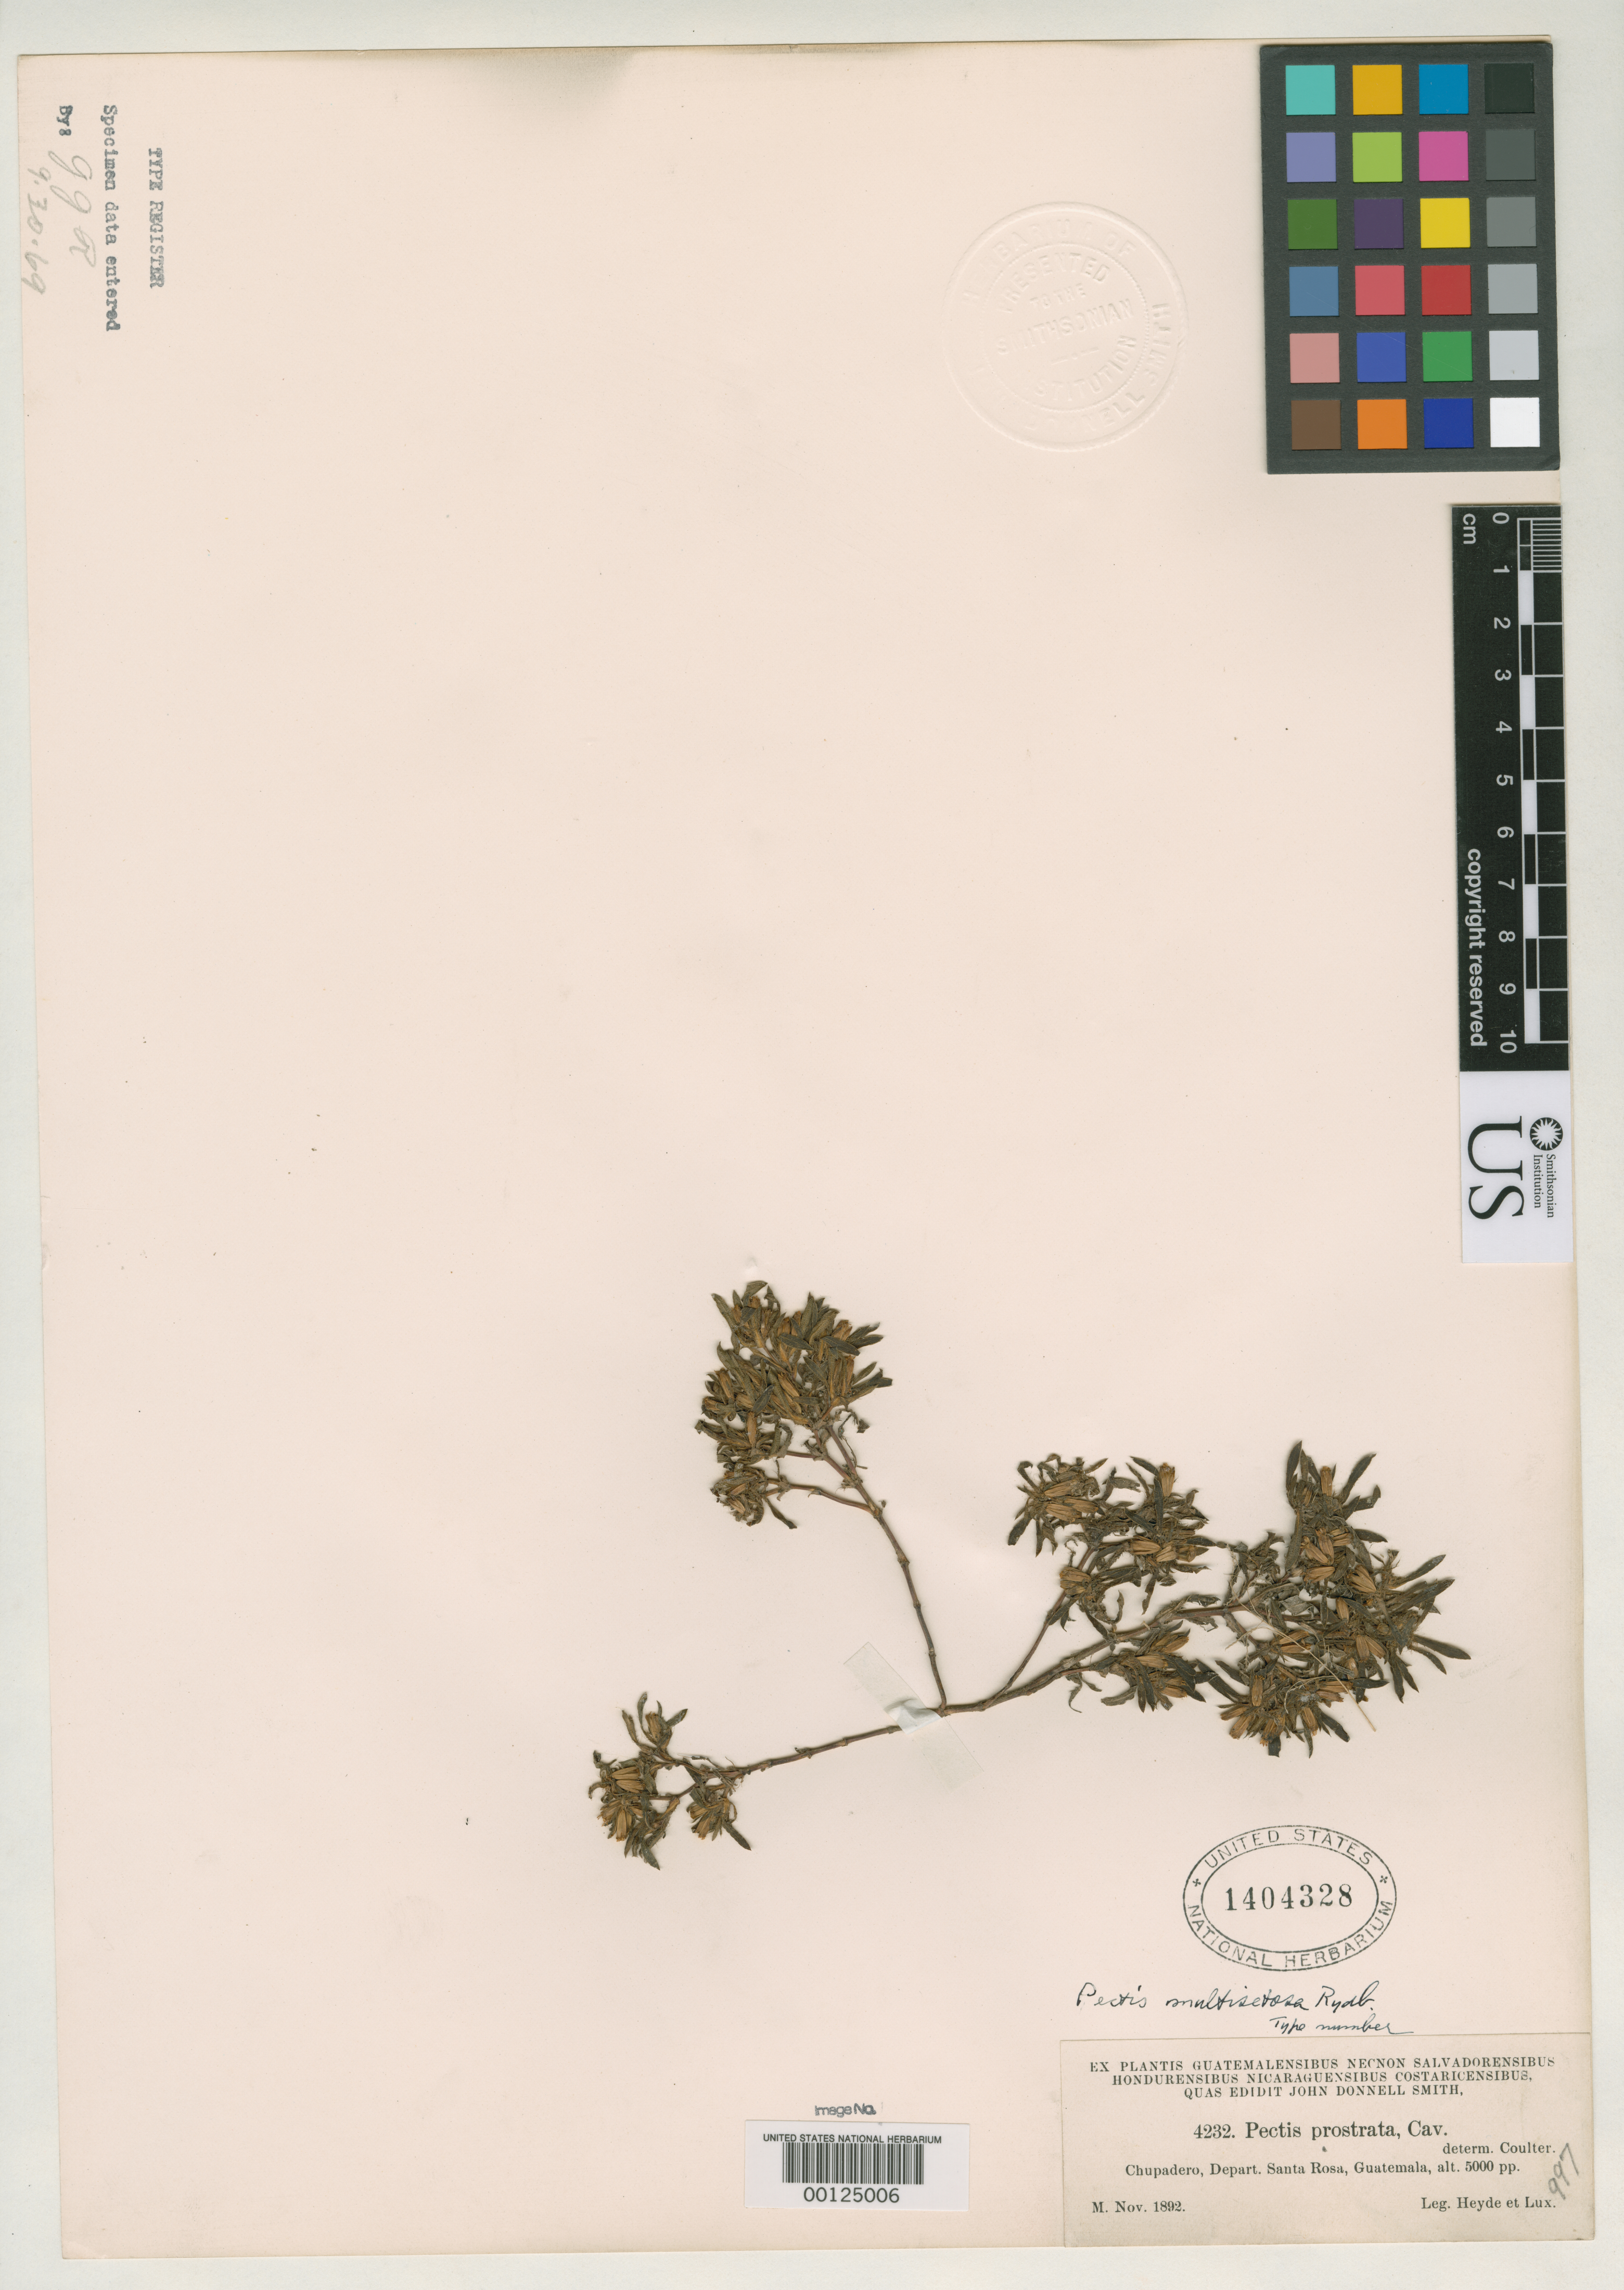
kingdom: Plantae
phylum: Tracheophyta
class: Magnoliopsida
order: Asterales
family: Asteraceae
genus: Pectis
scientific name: Pectis multisetosa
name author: Rydb.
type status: Isotype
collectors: E. T. Heyde & E. Lux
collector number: J.D.S. 4232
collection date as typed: Nov 1892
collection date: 1892-11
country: Guatemala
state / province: Santa Rosa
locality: Chupadero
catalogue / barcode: US 1404328